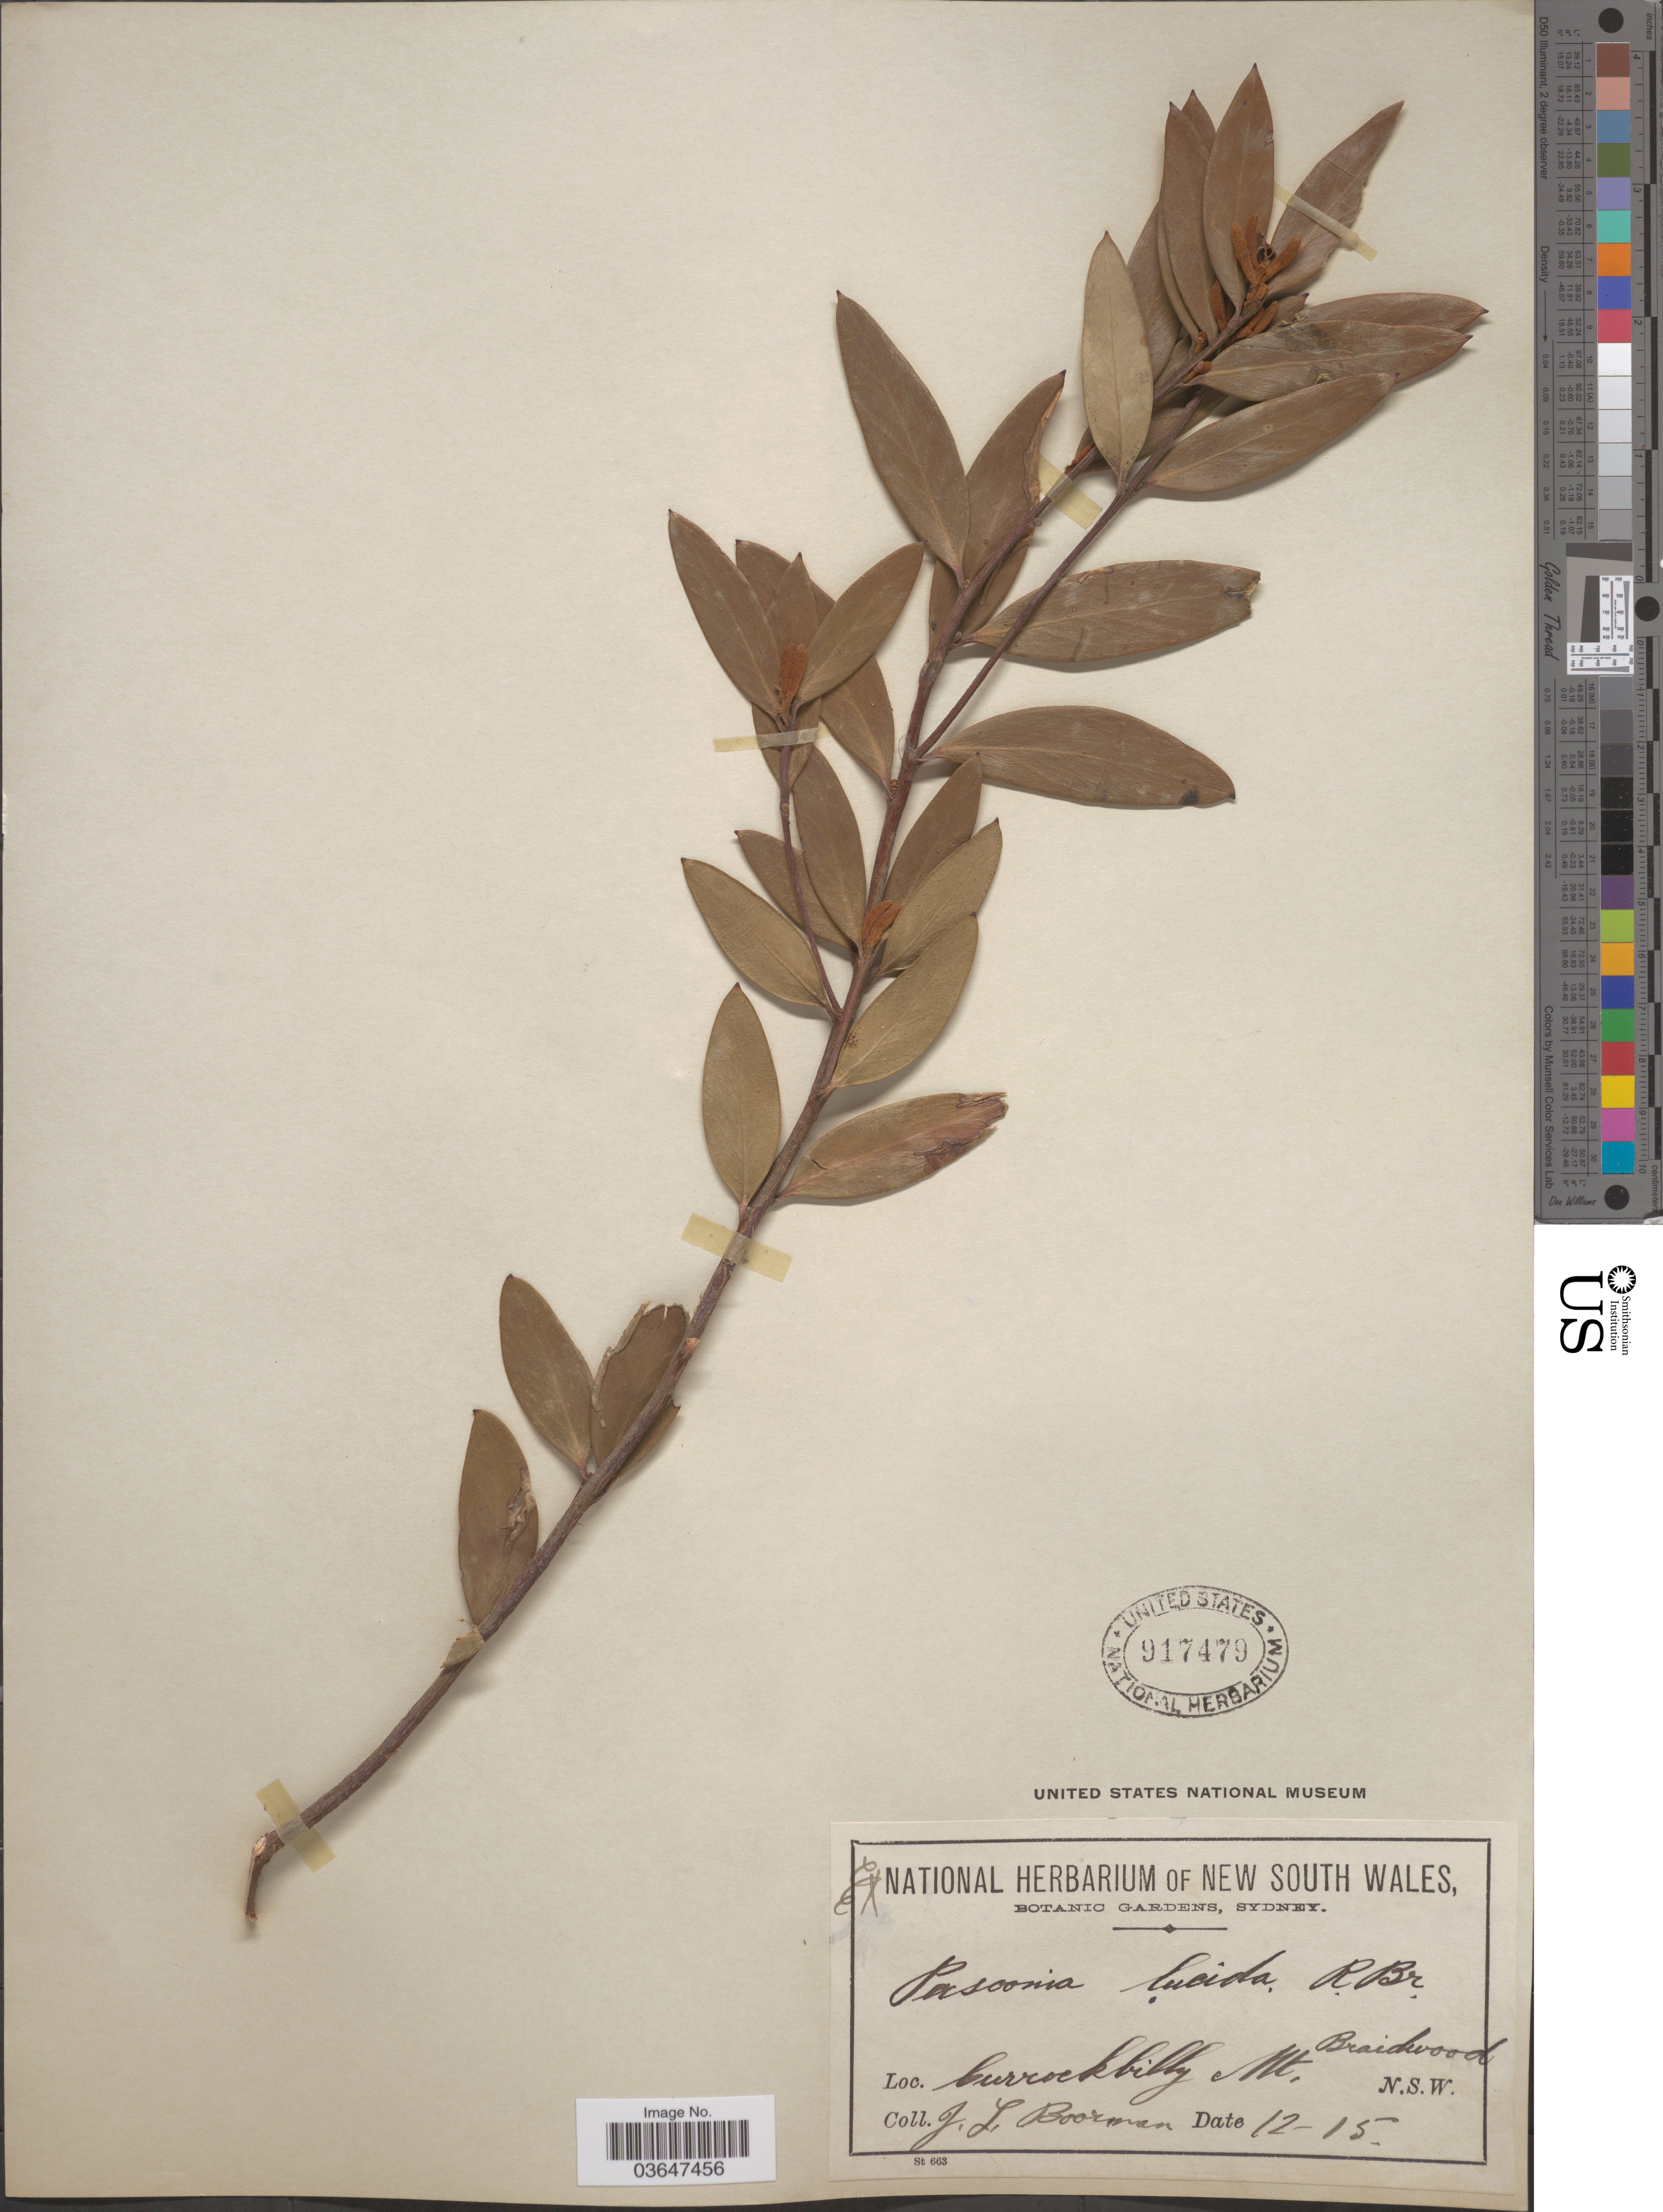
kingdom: Plantae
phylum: Tracheophyta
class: Magnoliopsida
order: Proteales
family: Proteaceae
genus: Persoonia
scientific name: Persoonia lucida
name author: R. Br.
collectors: J. Boorman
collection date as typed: Transcribed d/m/y: /12/15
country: Australia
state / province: New South Wales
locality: Currockbilly Mt. Braidwood.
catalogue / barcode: US 917479